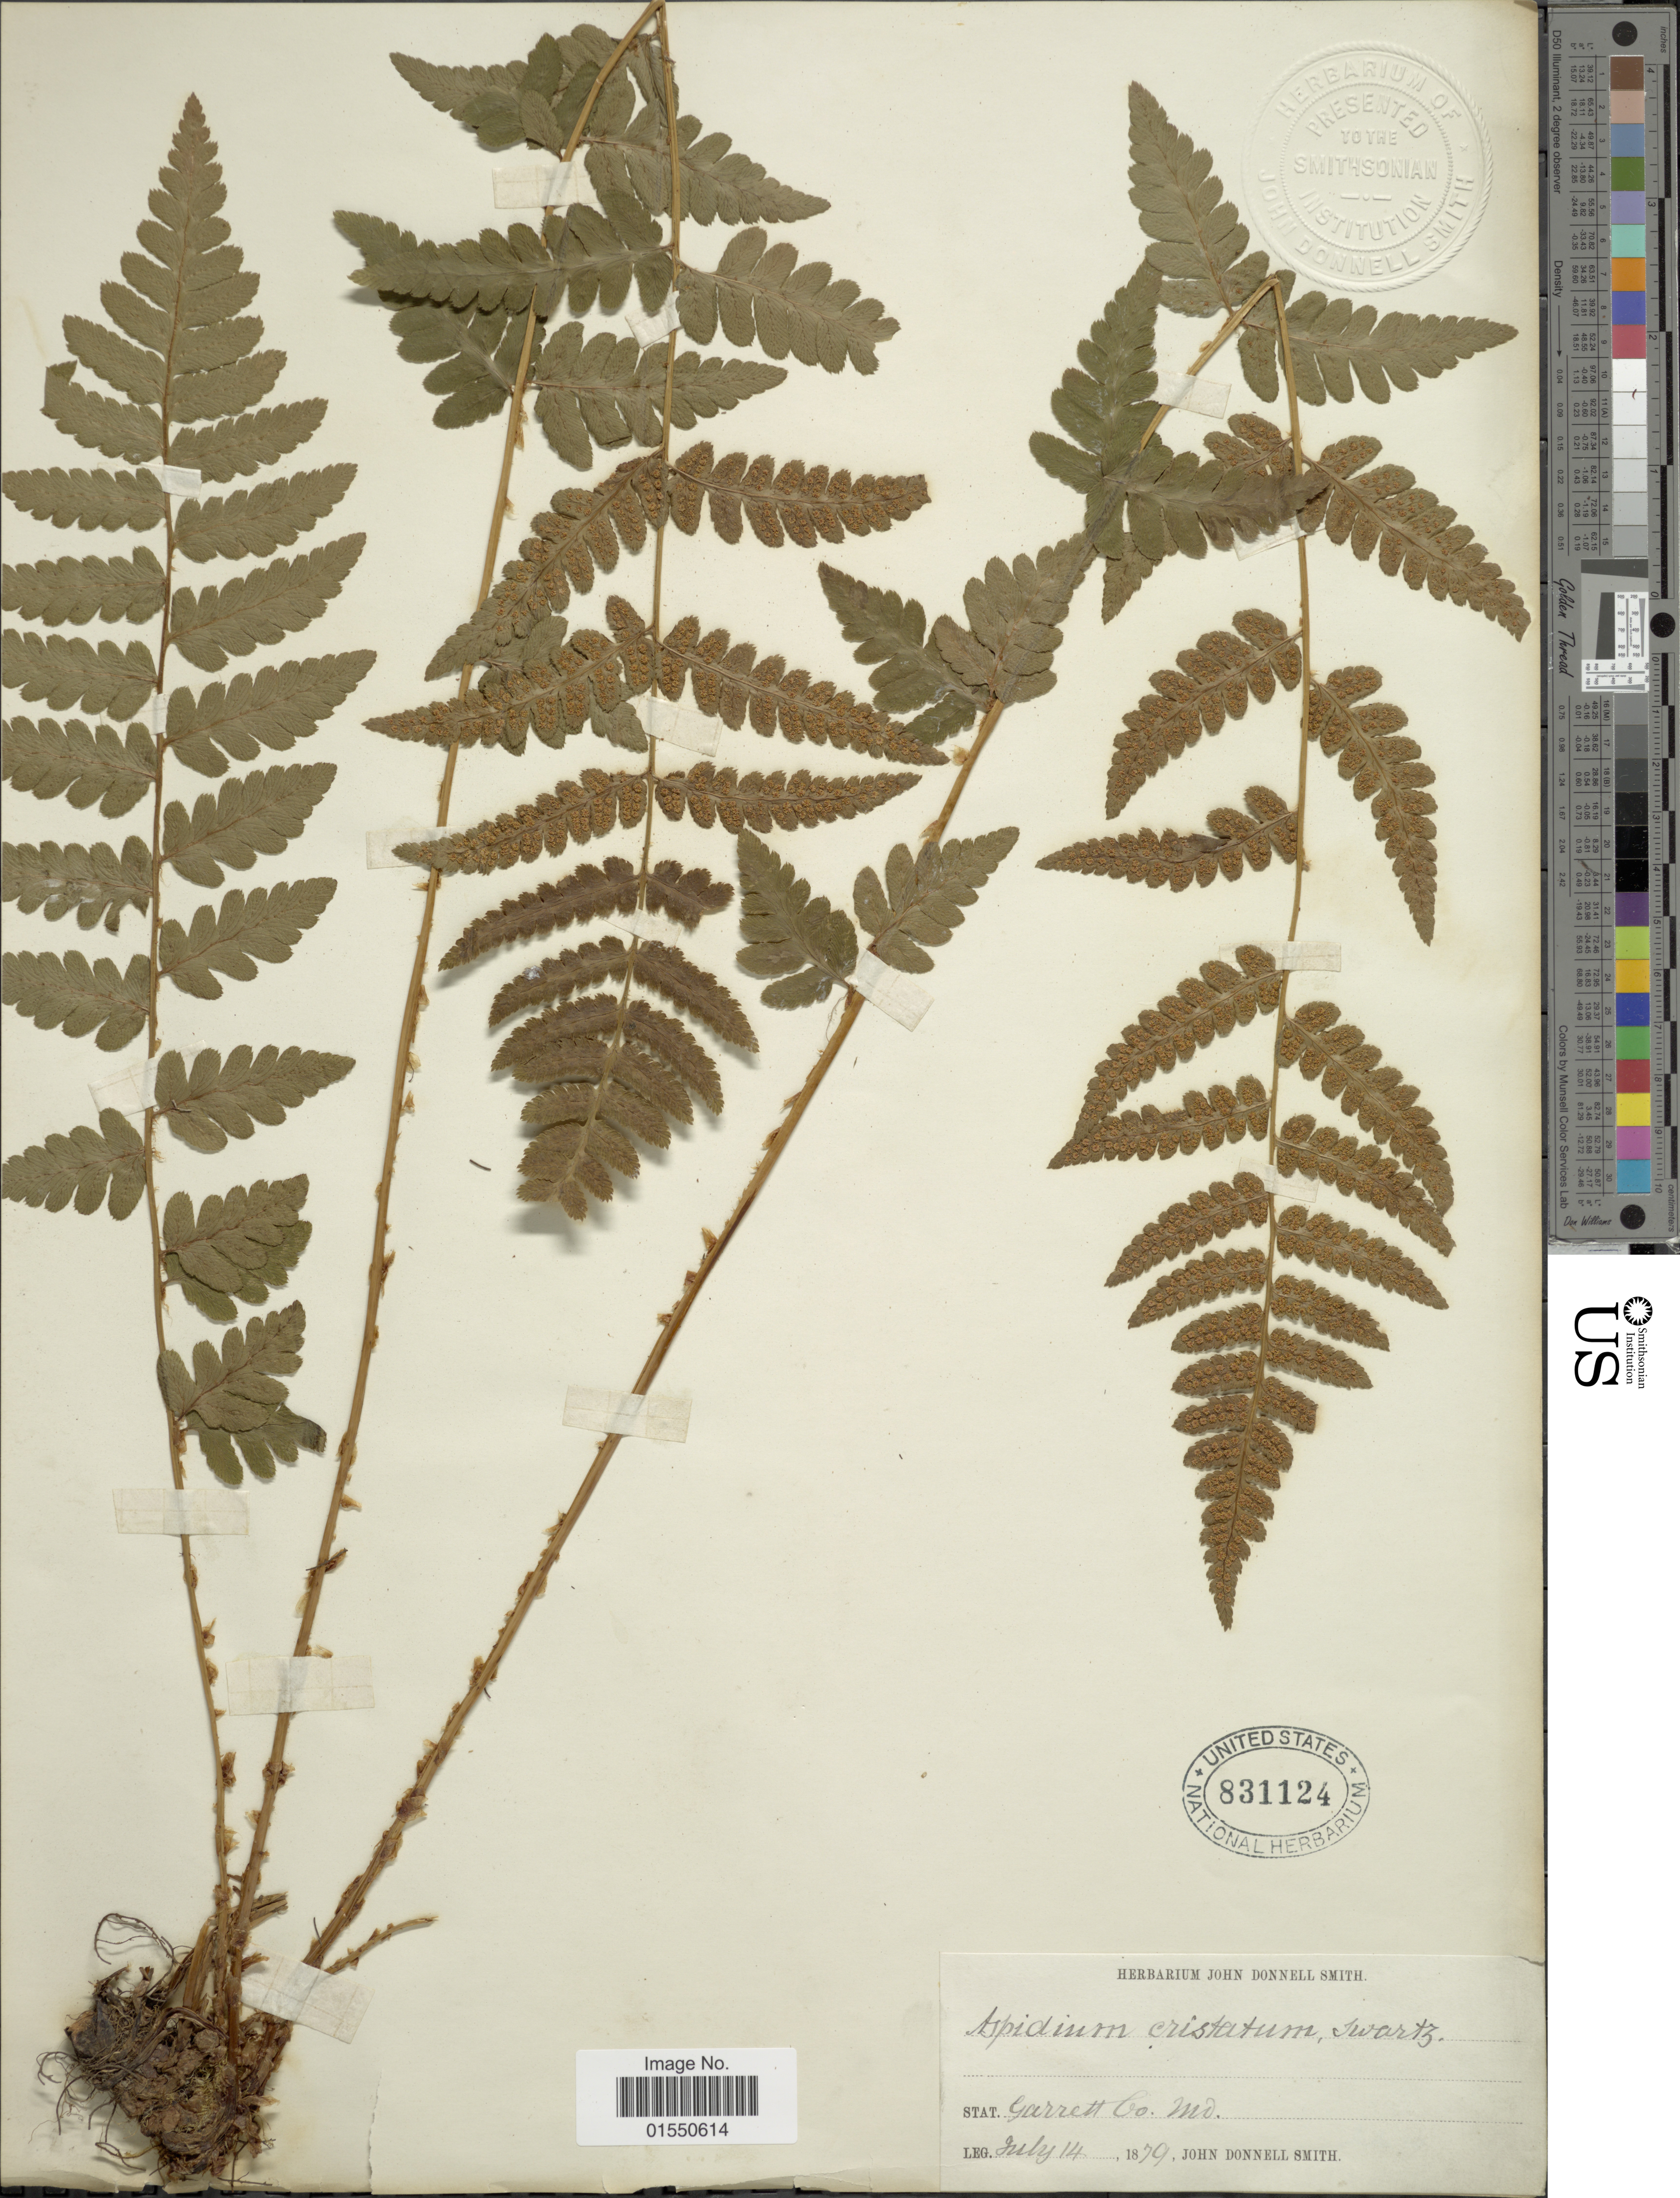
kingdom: Plantae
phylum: Tracheophyta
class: Polypodiopsida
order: Polypodiales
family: Dryopteridaceae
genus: Dryopteris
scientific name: Dryopteris cristata var. spinulosa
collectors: J. Donnell Smith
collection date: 1879-07-14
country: United States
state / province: Maryland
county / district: Garrett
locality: Garrett Co.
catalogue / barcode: US 831124